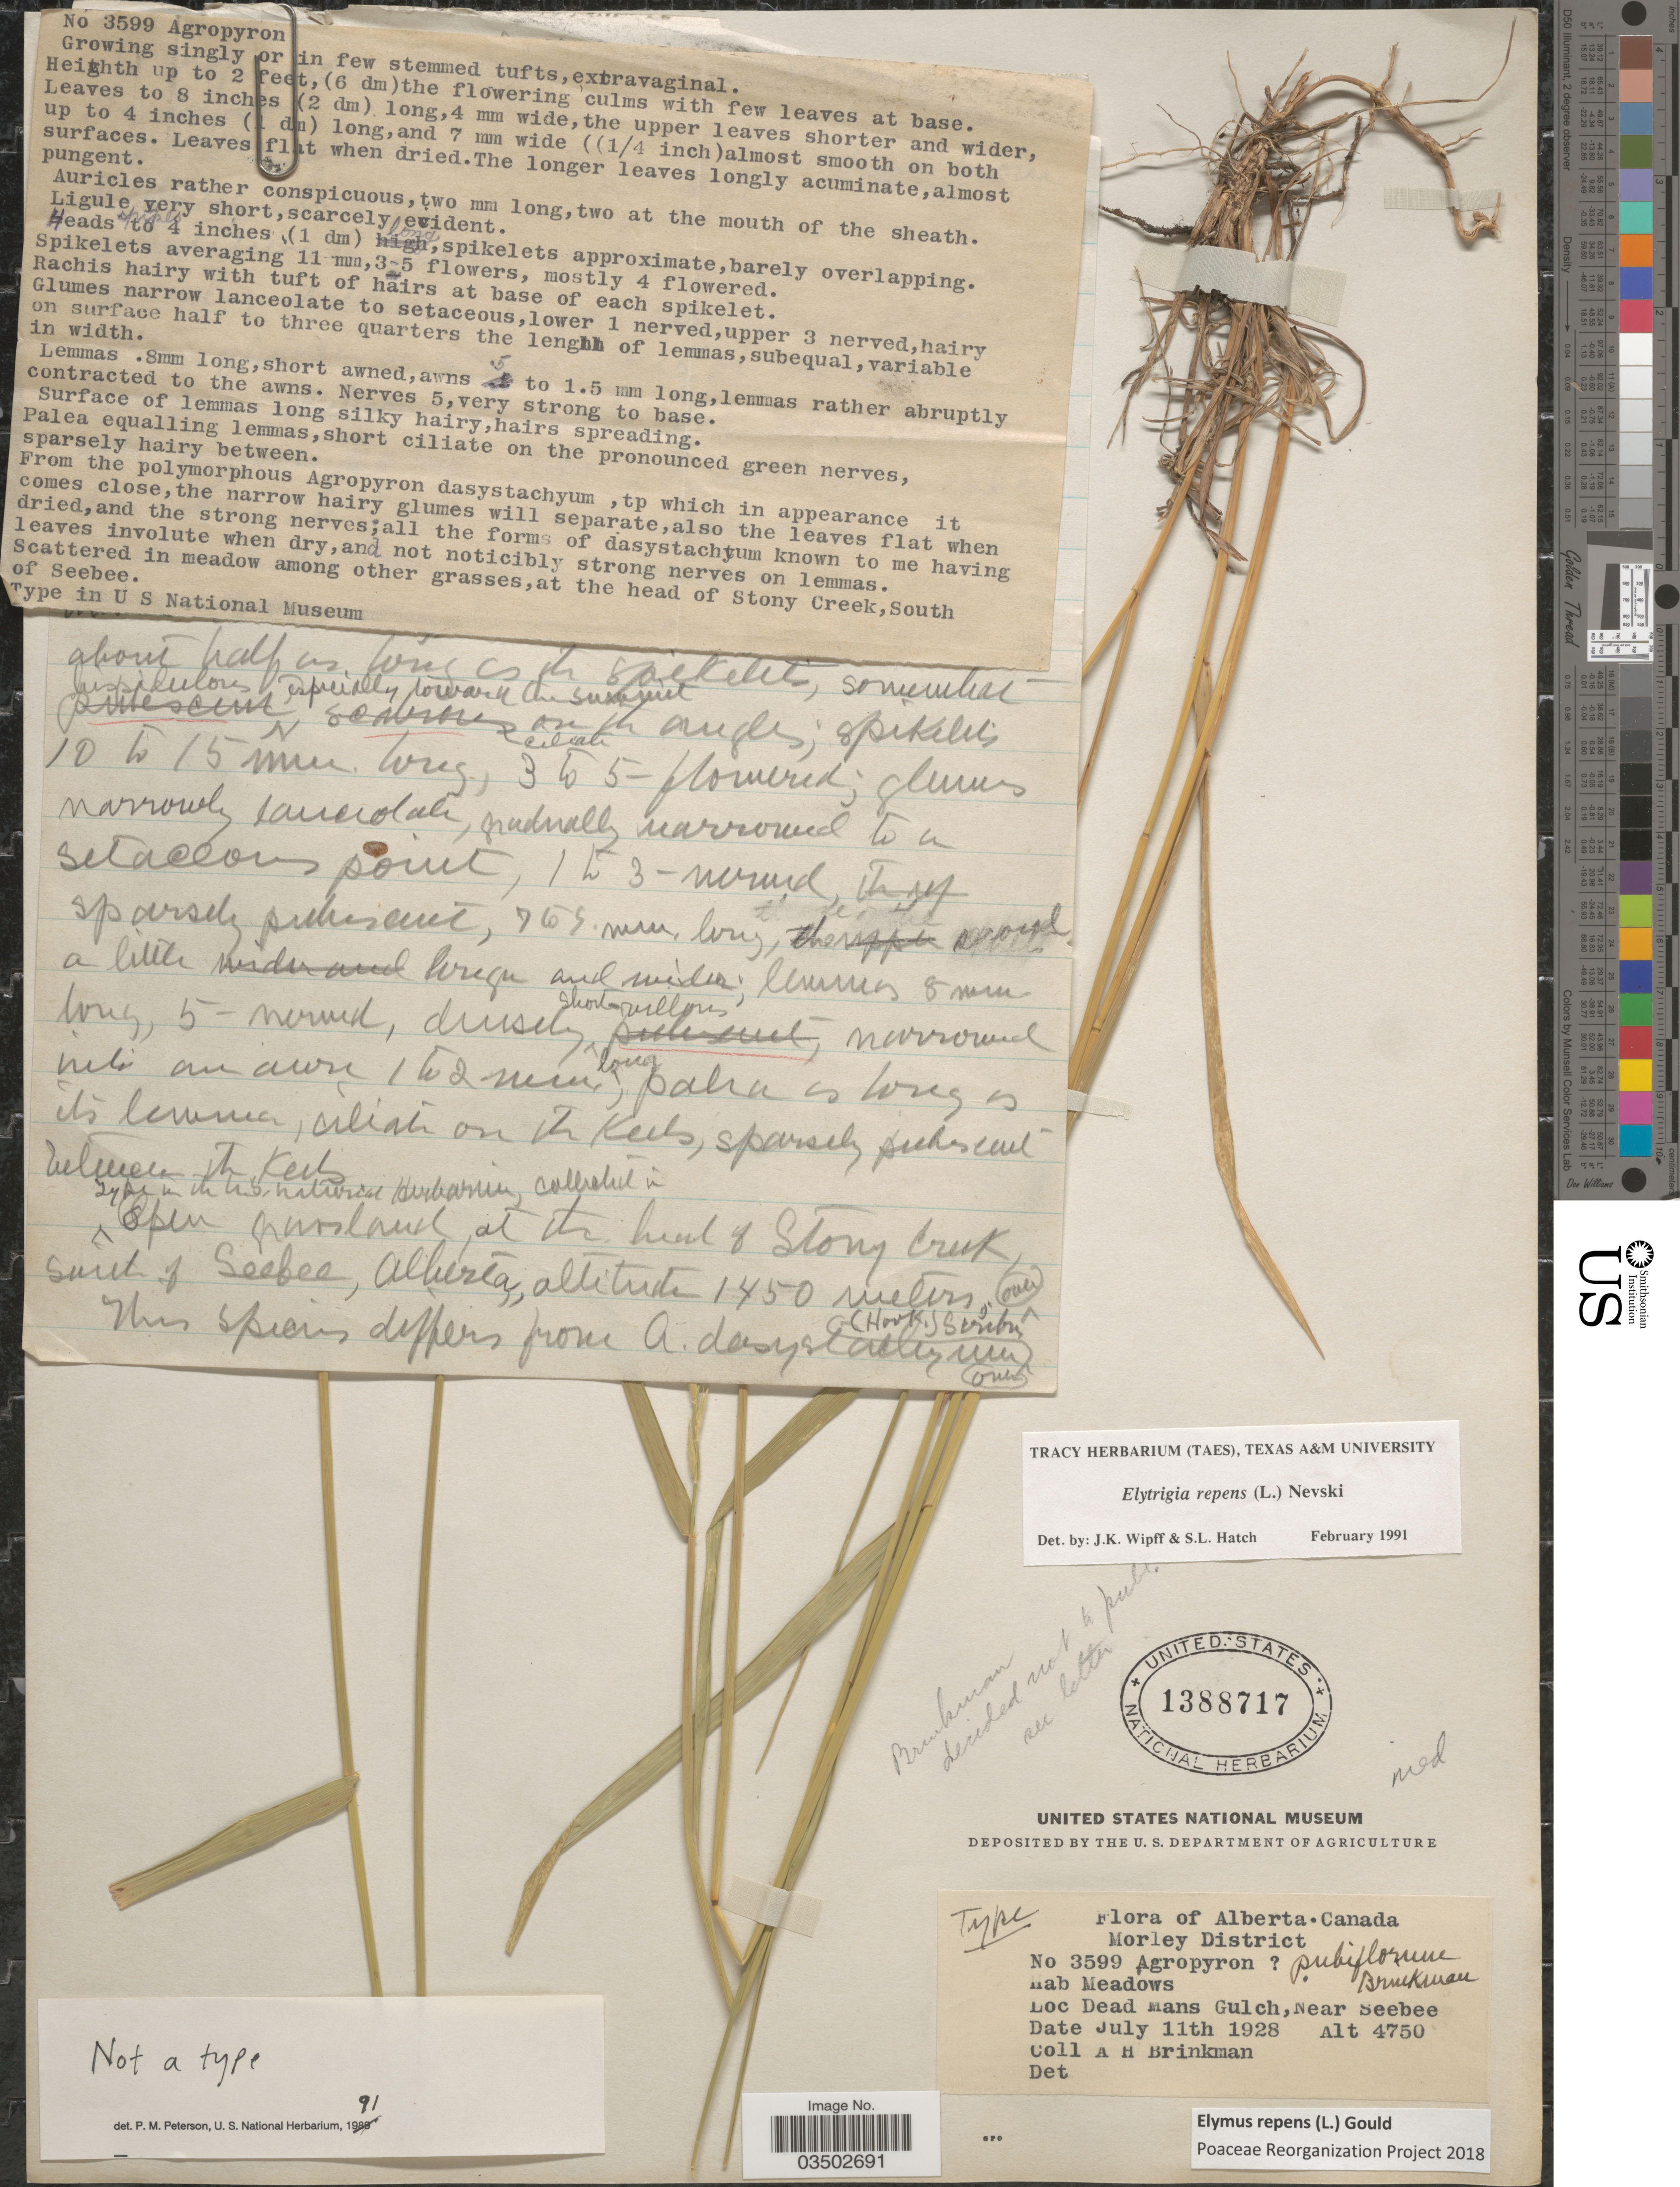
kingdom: Plantae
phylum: Tracheophyta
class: Liliopsida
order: Poales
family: Poaceae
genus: Elymus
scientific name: Elymus repens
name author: (L.) Gould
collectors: A. Brinkman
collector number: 3599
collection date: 1928-07-11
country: Canada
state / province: Alberta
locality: Morley District. Dead Mans Gulch, Near Seebee.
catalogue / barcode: US 1388717